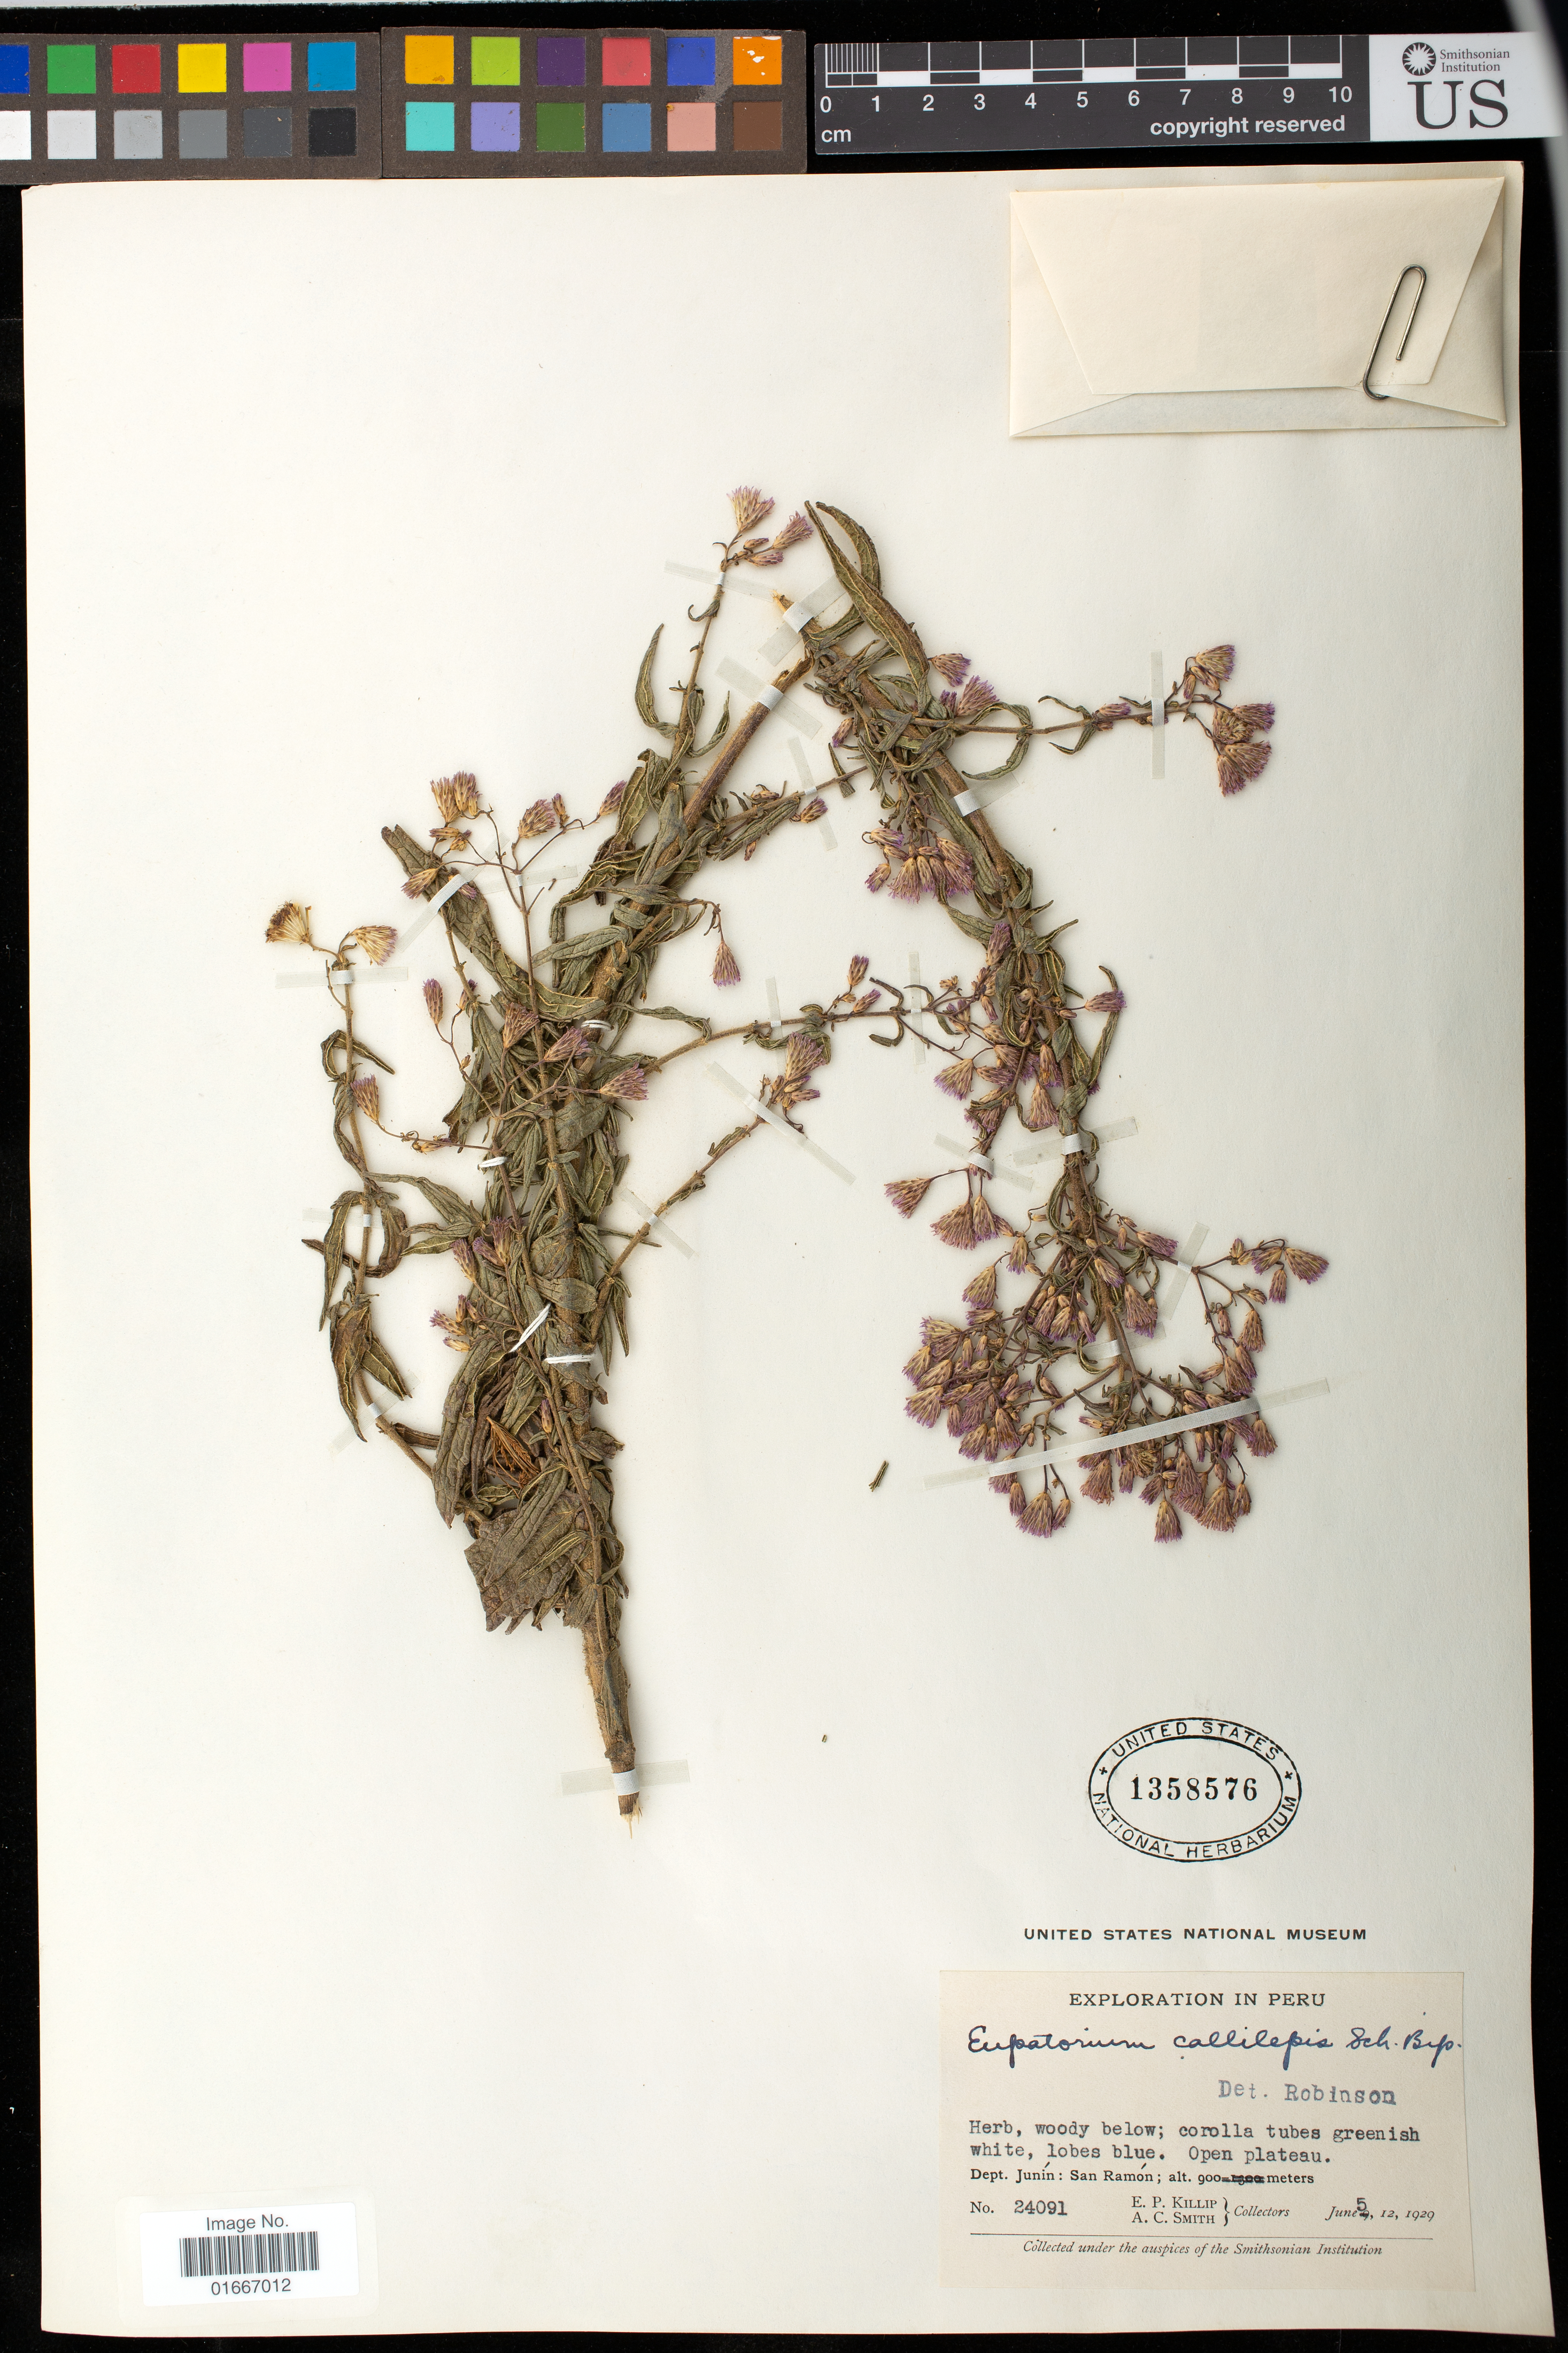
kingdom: Plantae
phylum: Tracheophyta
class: Magnoliopsida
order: Asterales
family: Asteraceae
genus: Chromolaena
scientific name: Chromolaena callilepis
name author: (Sch. Bip. ex Baker) R.M. King & H. Rob.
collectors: E. P. Killip & A. C. Smith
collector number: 24091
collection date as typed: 12 Jun 1929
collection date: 1929-06-12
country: Peru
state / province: Junín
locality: San Ramon.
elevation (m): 1400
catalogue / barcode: US 1358576